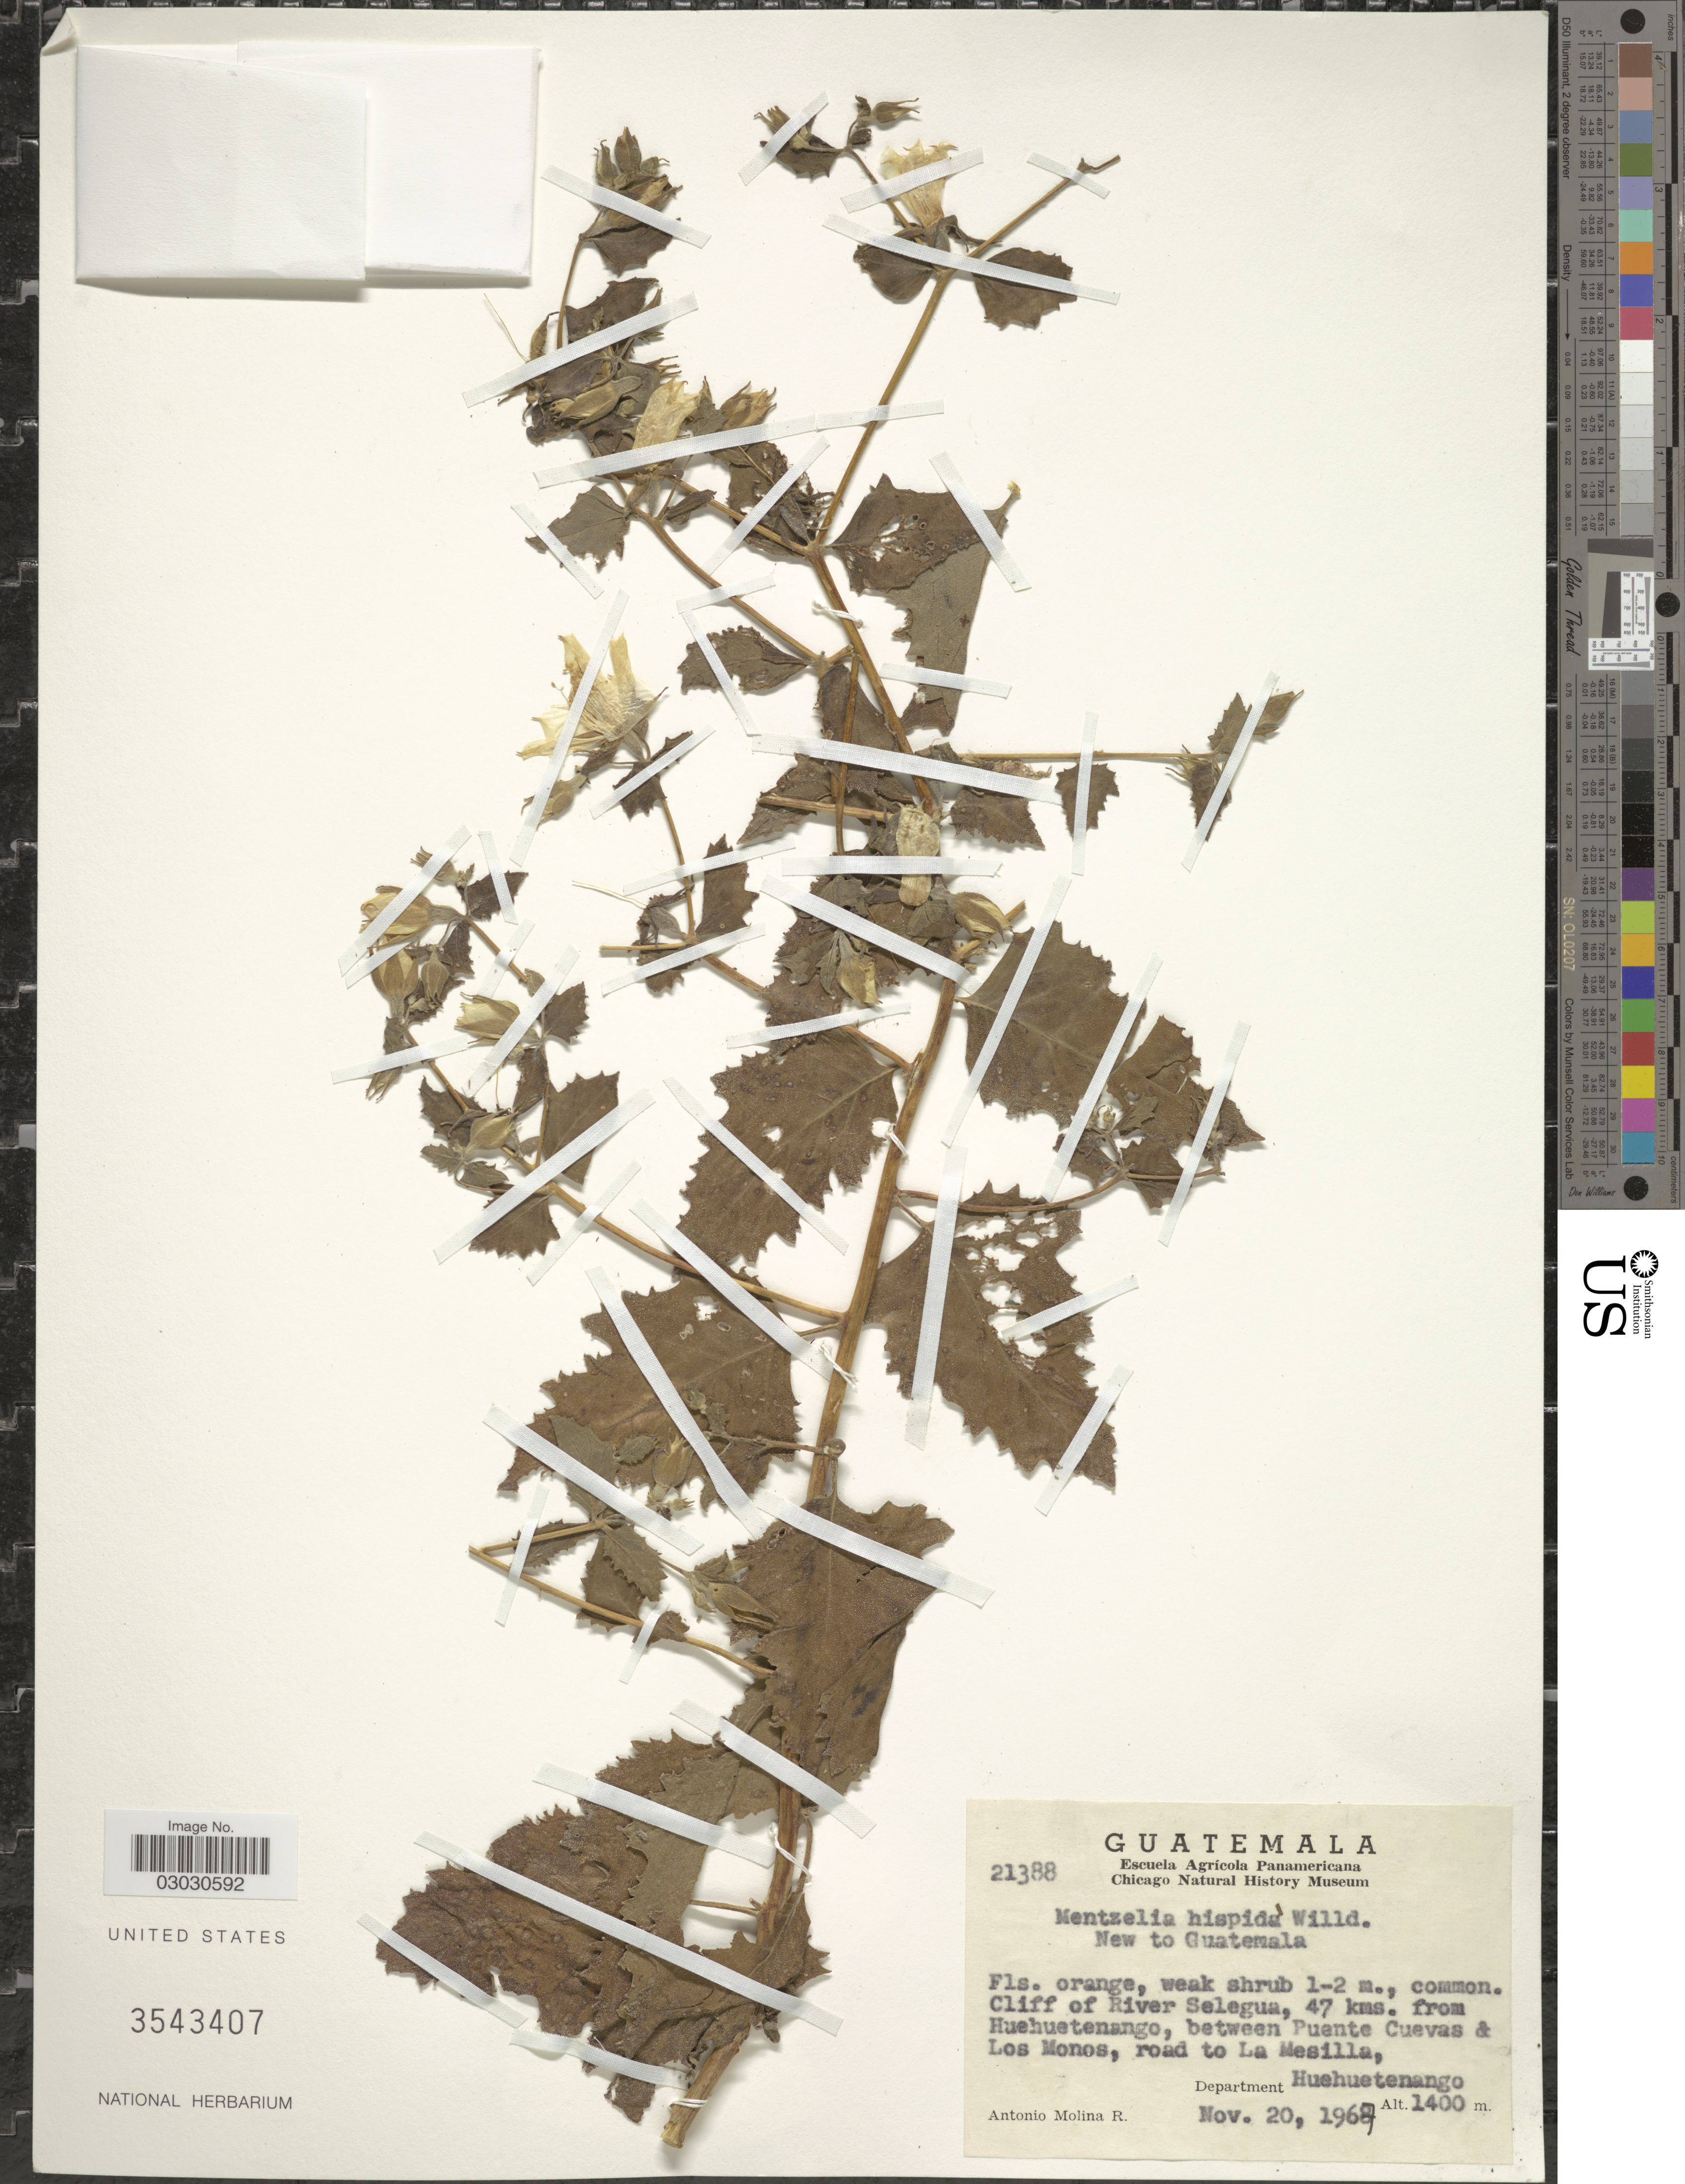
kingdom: Plantae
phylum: Tracheophyta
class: Magnoliopsida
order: Cornales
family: Loasaceae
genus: Mentzelia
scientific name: Mentzelia hispida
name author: Willd.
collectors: A. Molina R.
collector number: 21388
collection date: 1967-11-20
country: Guatemala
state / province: Huehuetenango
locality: Cliff of River Selegua, 47 kms. from Huehuetenango, between Puente Cuevas & Los Monos, road to La Mesilla, Department Huehuetenango.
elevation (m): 1400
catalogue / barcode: US 3543407